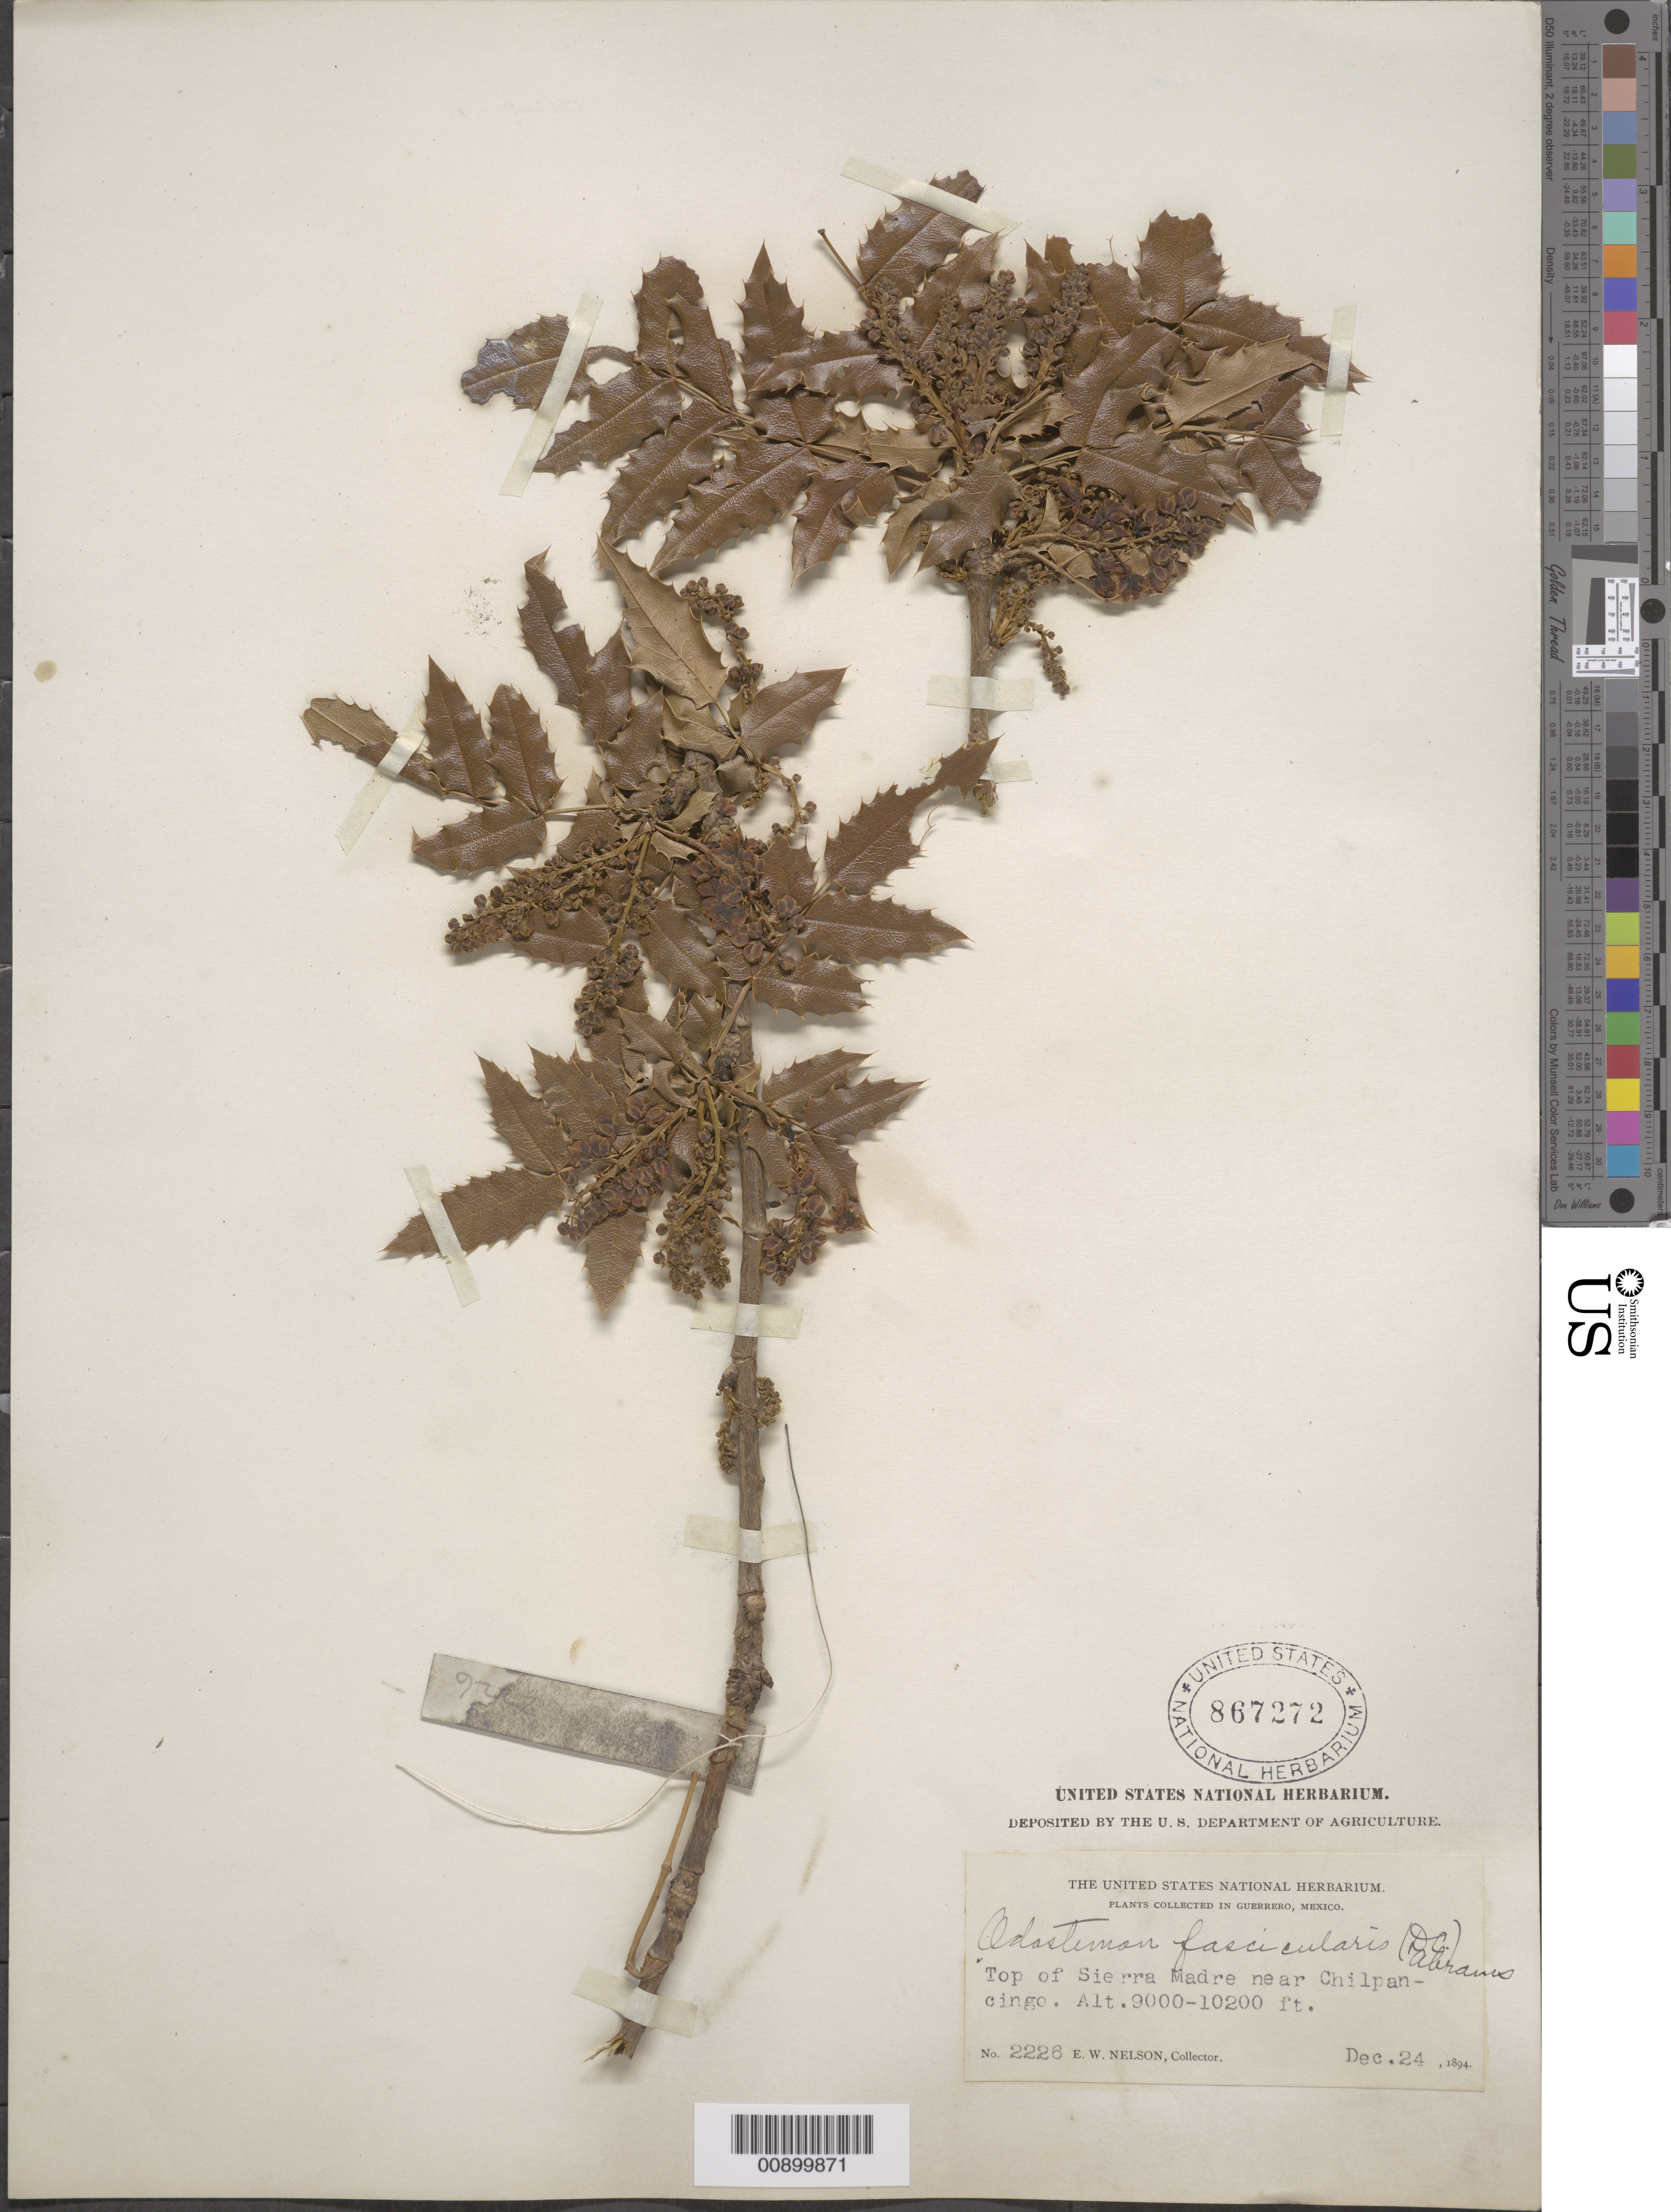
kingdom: Plantae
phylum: Tracheophyta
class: Magnoliopsida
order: Ranunculales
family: Berberidaceae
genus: Mahonia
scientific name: Mahonia fascicularis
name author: DC.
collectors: E. W. Nelson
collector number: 2226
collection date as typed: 24 Dec 1894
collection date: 1894-12-24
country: Mexico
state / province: Guerrero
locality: Top of Sierra Madre near Chilpancingo, Guerrero.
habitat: Top of Sierra.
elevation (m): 2743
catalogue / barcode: US 867272